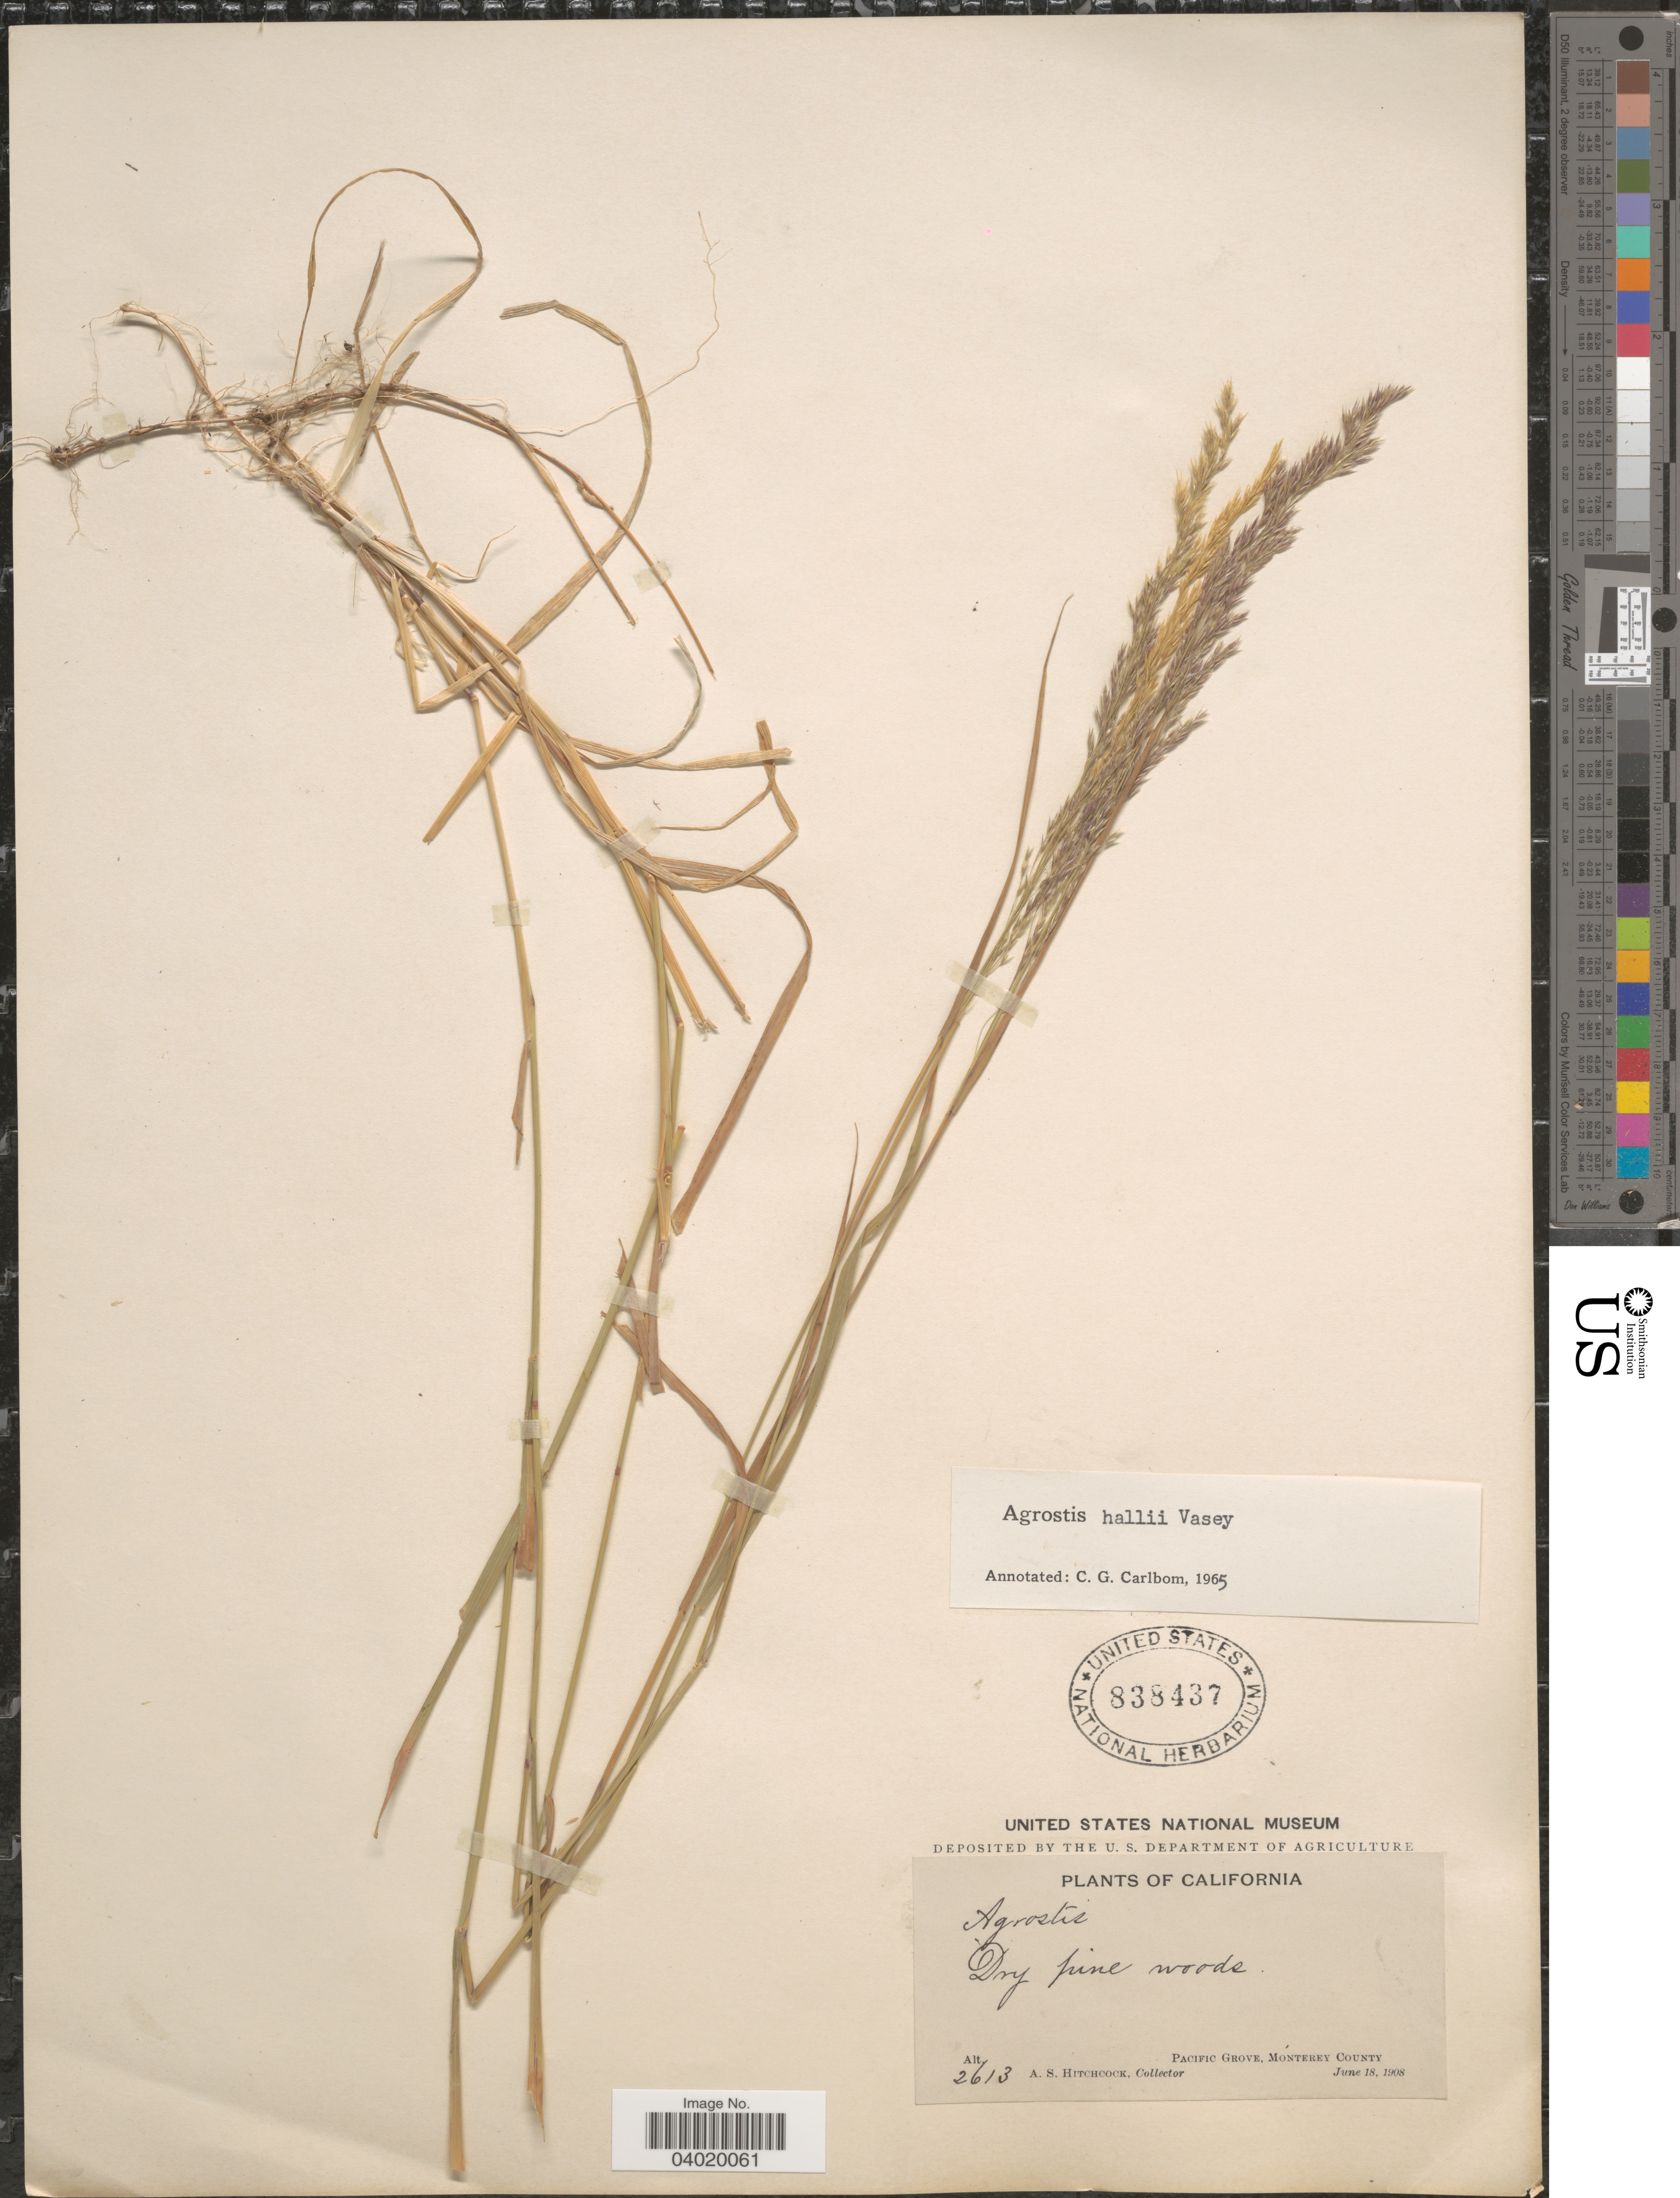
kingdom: Plantae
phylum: Tracheophyta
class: Liliopsida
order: Poales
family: Poaceae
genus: Agrostis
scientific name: Agrostis hallii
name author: Vasey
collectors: A. S. Hitchcock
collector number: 2613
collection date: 1908-06-18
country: United States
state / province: California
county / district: Monterey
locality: Pacific Grove, Monterey County.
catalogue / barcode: US 838437